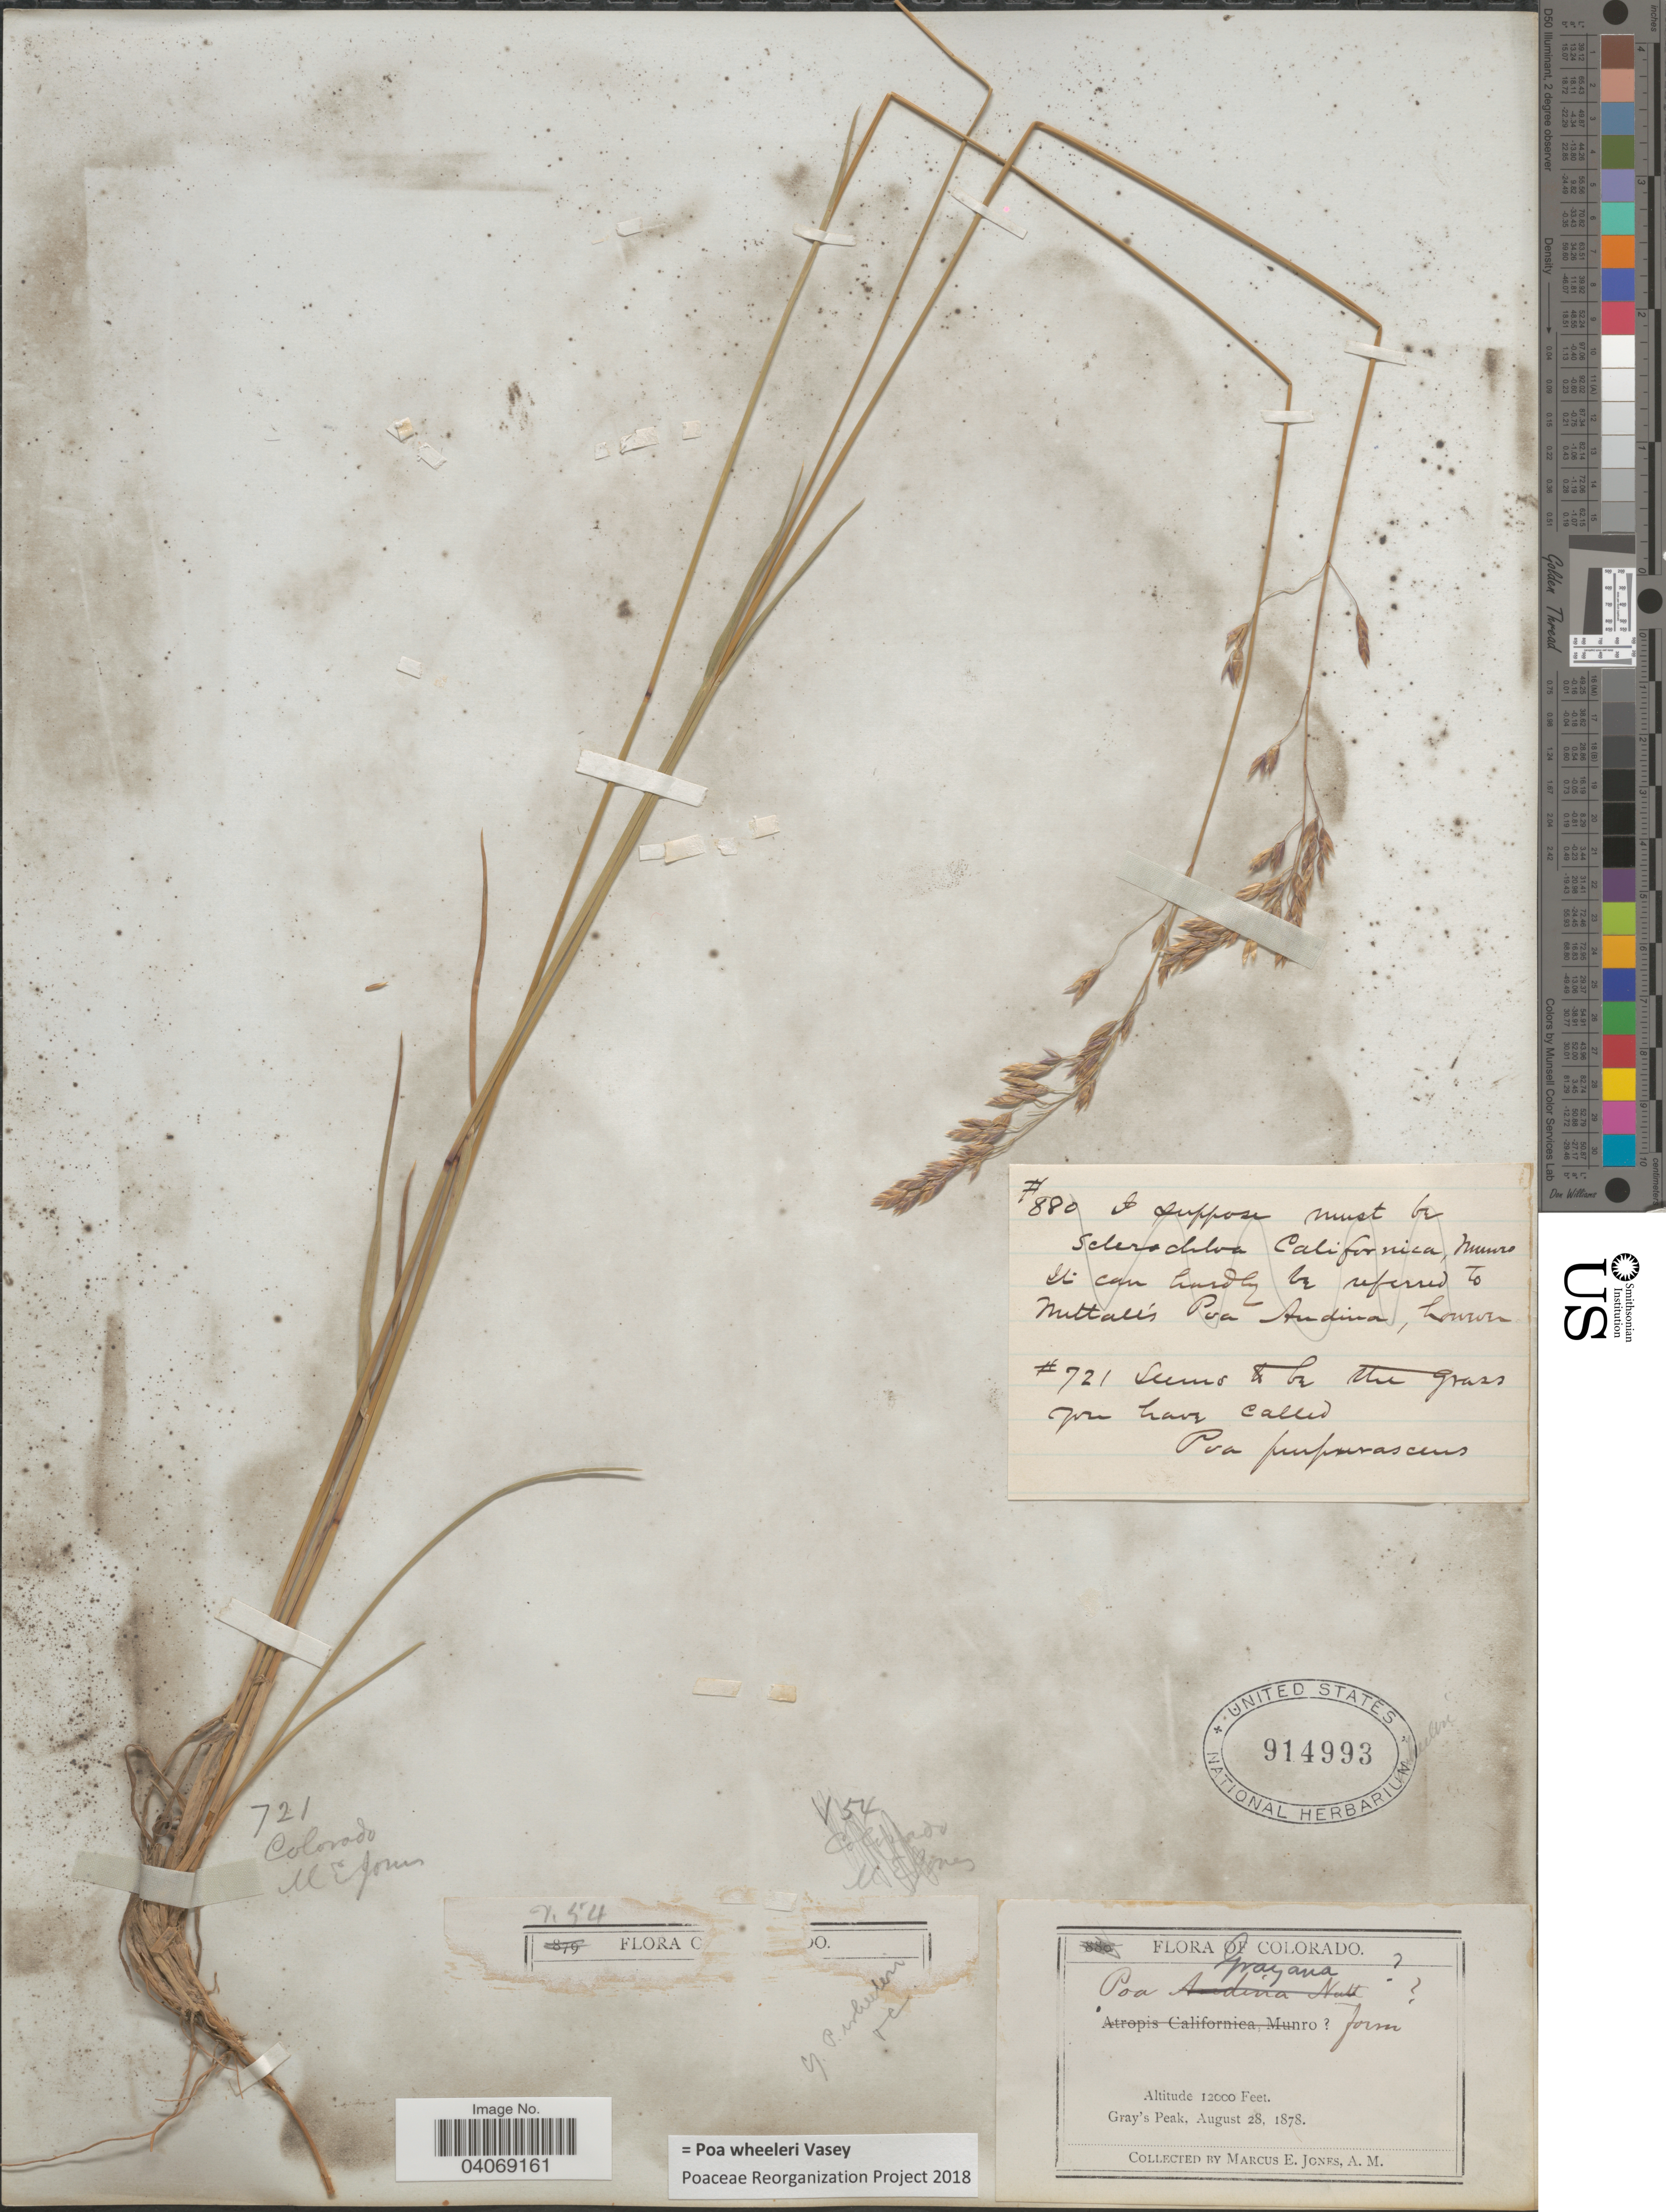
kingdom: Plantae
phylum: Tracheophyta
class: Liliopsida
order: Poales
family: Poaceae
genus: Poa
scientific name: Poa wheeleri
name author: Vasey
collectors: M. E. Jones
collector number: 721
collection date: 1878-08-28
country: United States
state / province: Colorado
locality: Gray's Peak.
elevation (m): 3658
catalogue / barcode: US 914993